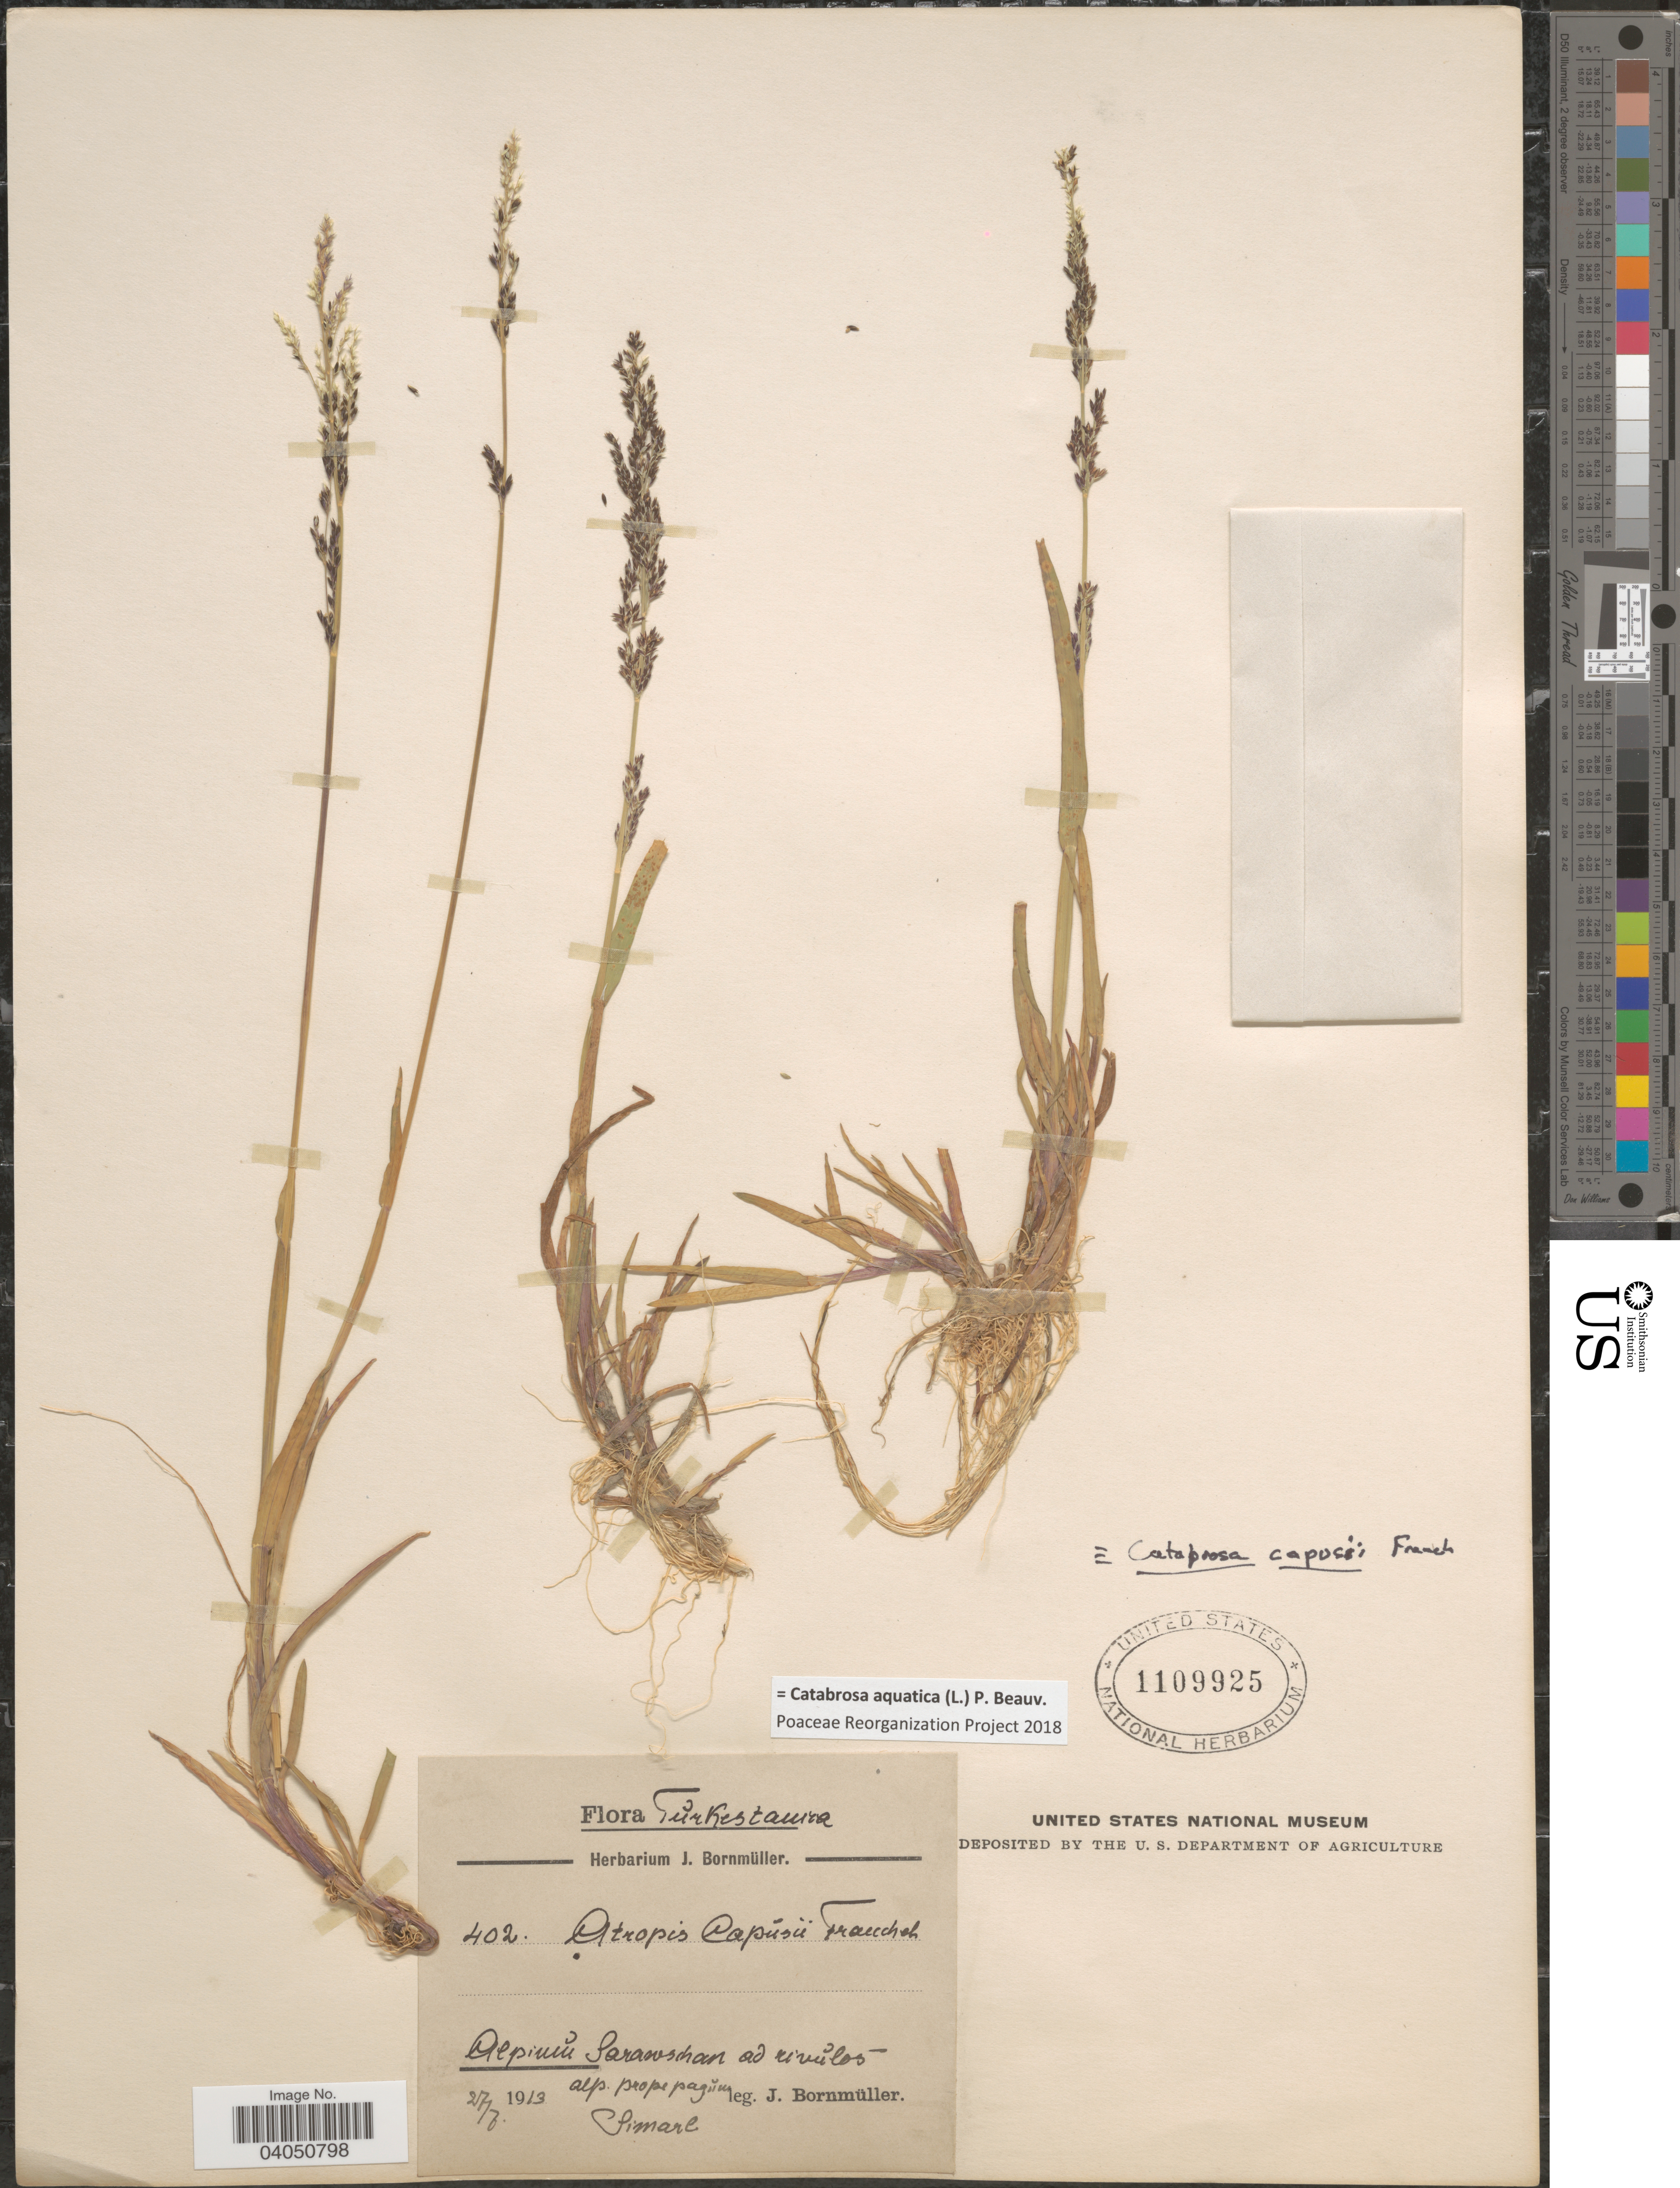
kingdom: Plantae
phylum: Tracheophyta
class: Liliopsida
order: Poales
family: Poaceae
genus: Catabrosa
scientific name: Catabrosa aquatica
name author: (L.) P. Beauv.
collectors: J. Bornmüller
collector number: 402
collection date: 1913-07-27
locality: Turkestania. Alpium Sarawshan ad rivulos alp. prope pagum. Simarc. [interpreted]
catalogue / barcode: US 1109925